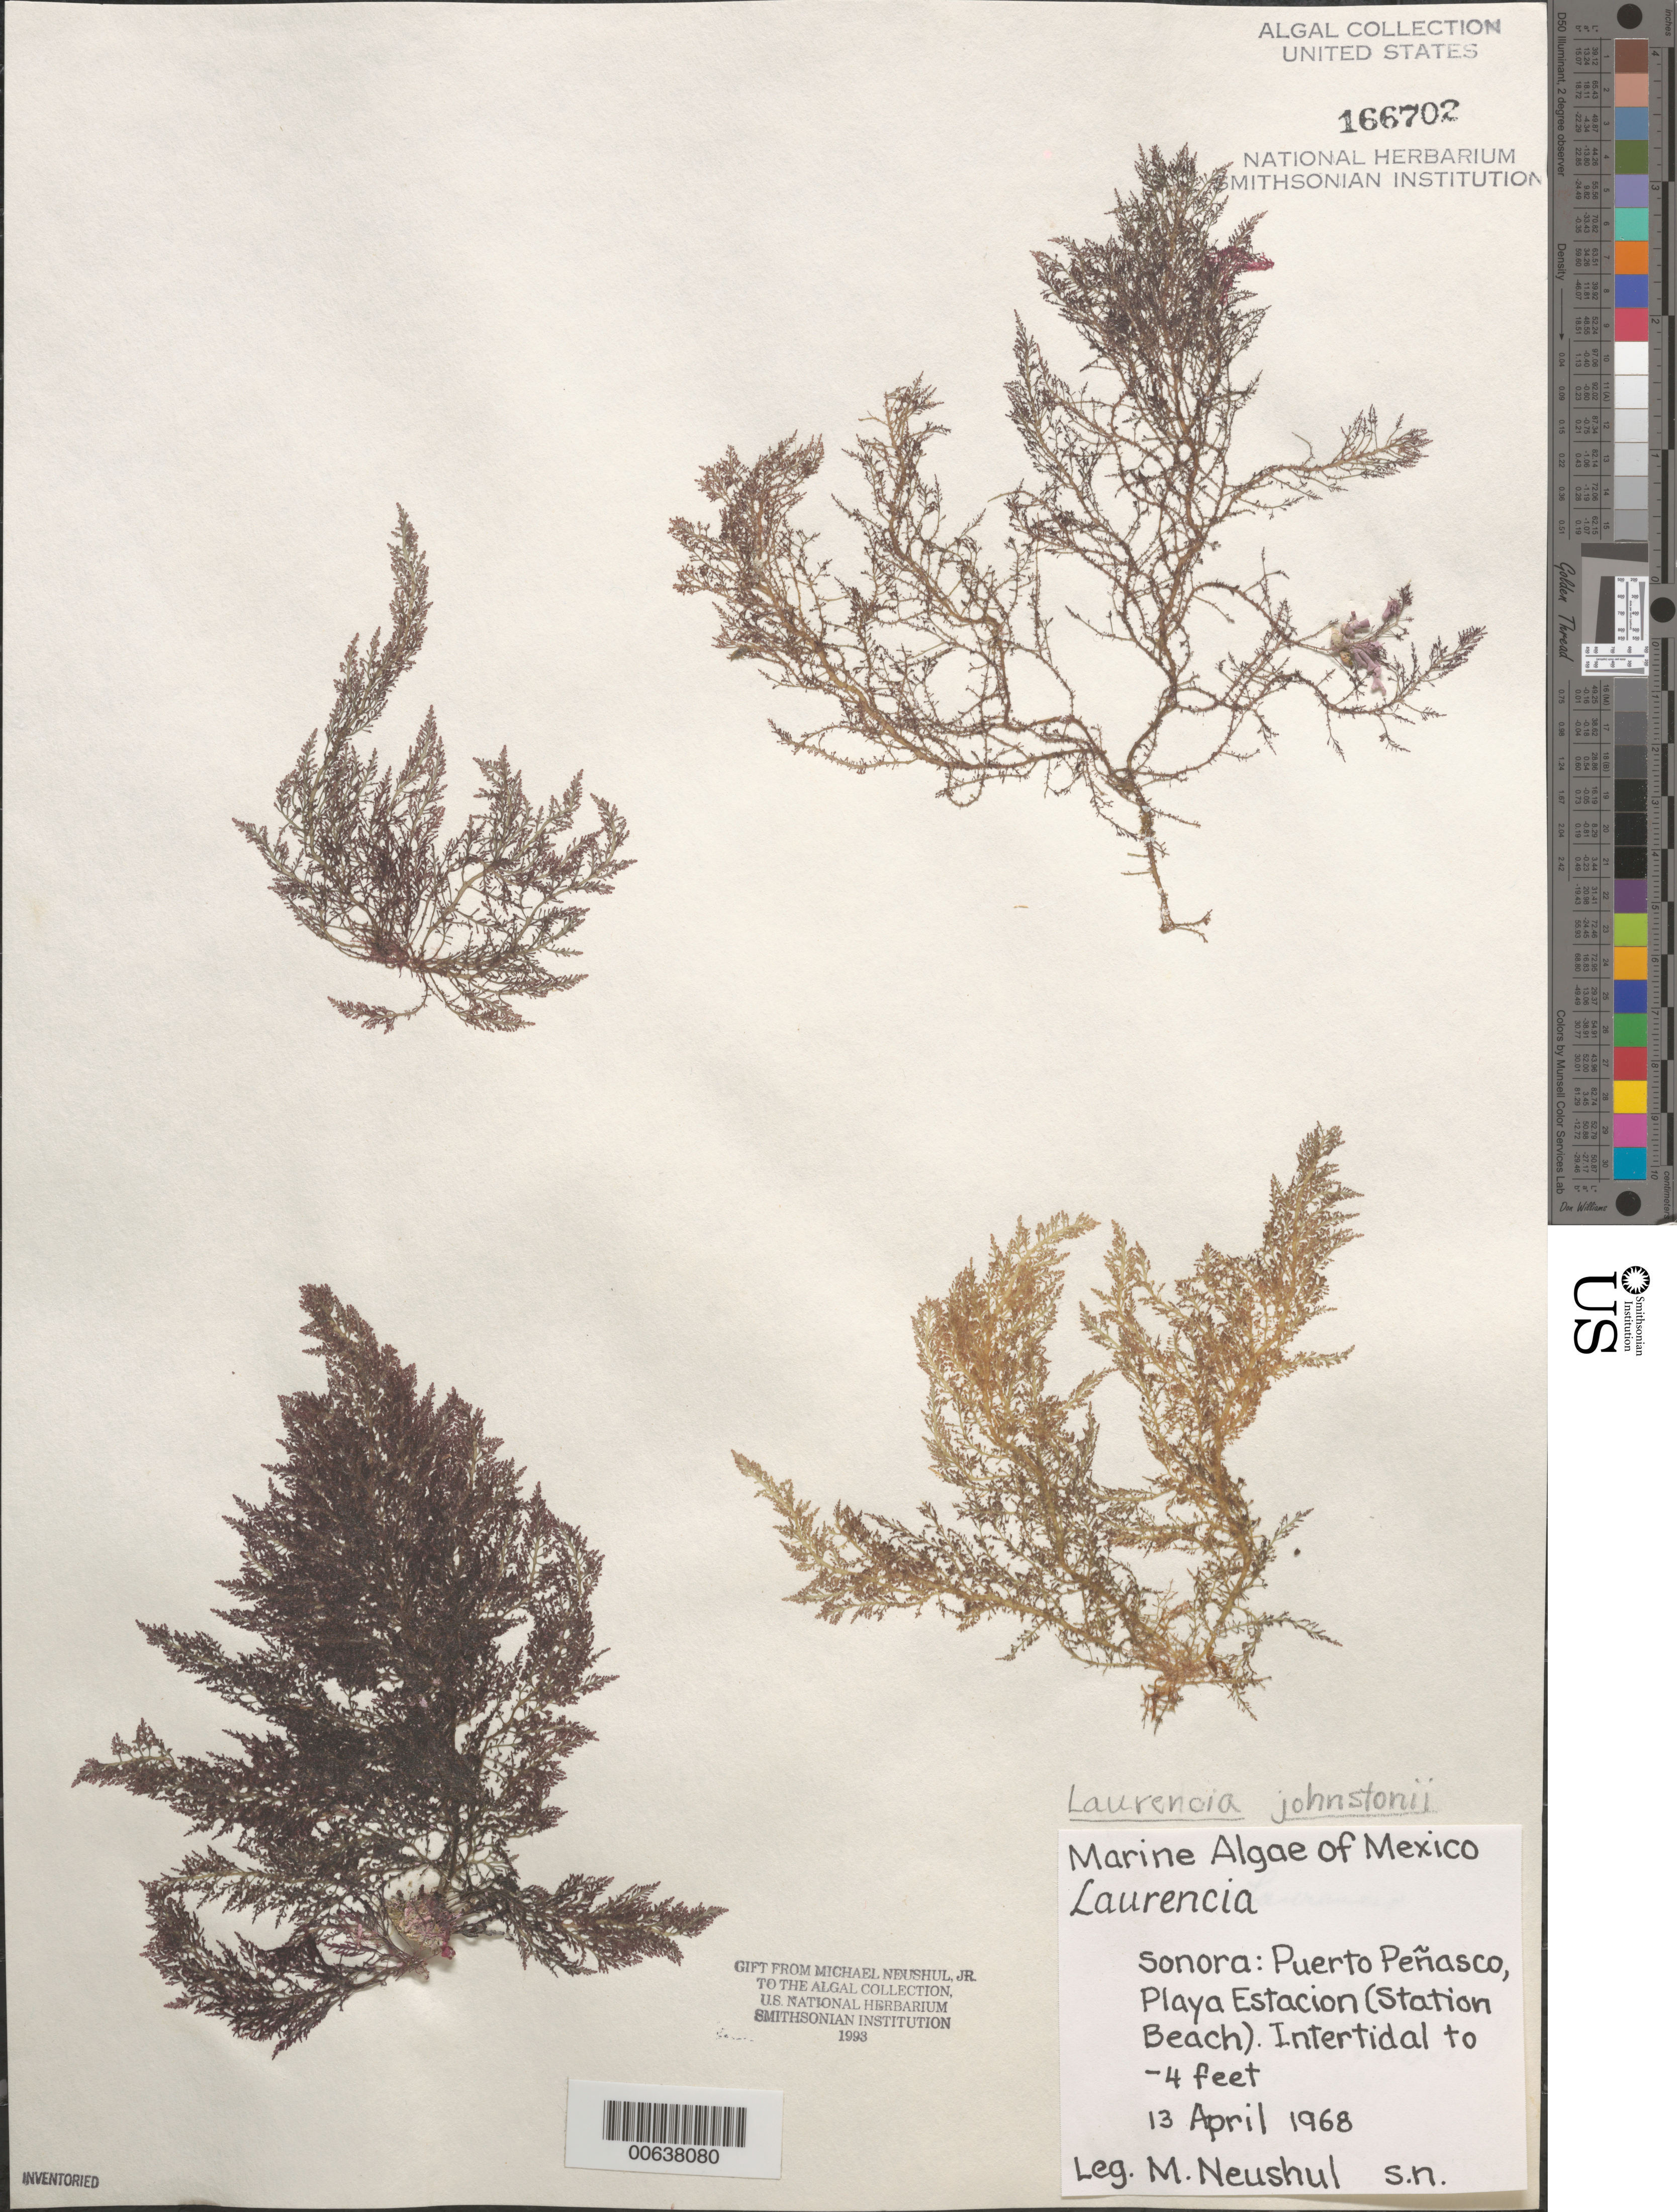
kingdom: Plantae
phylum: Rhodophyta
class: Florideophyceae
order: Ceramiales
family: Rhodomelaceae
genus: Laurencia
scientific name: Laurencia johnstonii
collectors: M. Neushul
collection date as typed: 13 Apr 1968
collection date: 1968-04-13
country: Mexico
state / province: Sonora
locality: Puerto Penasco, Playa Estacion (Station Beach)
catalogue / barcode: US 166702